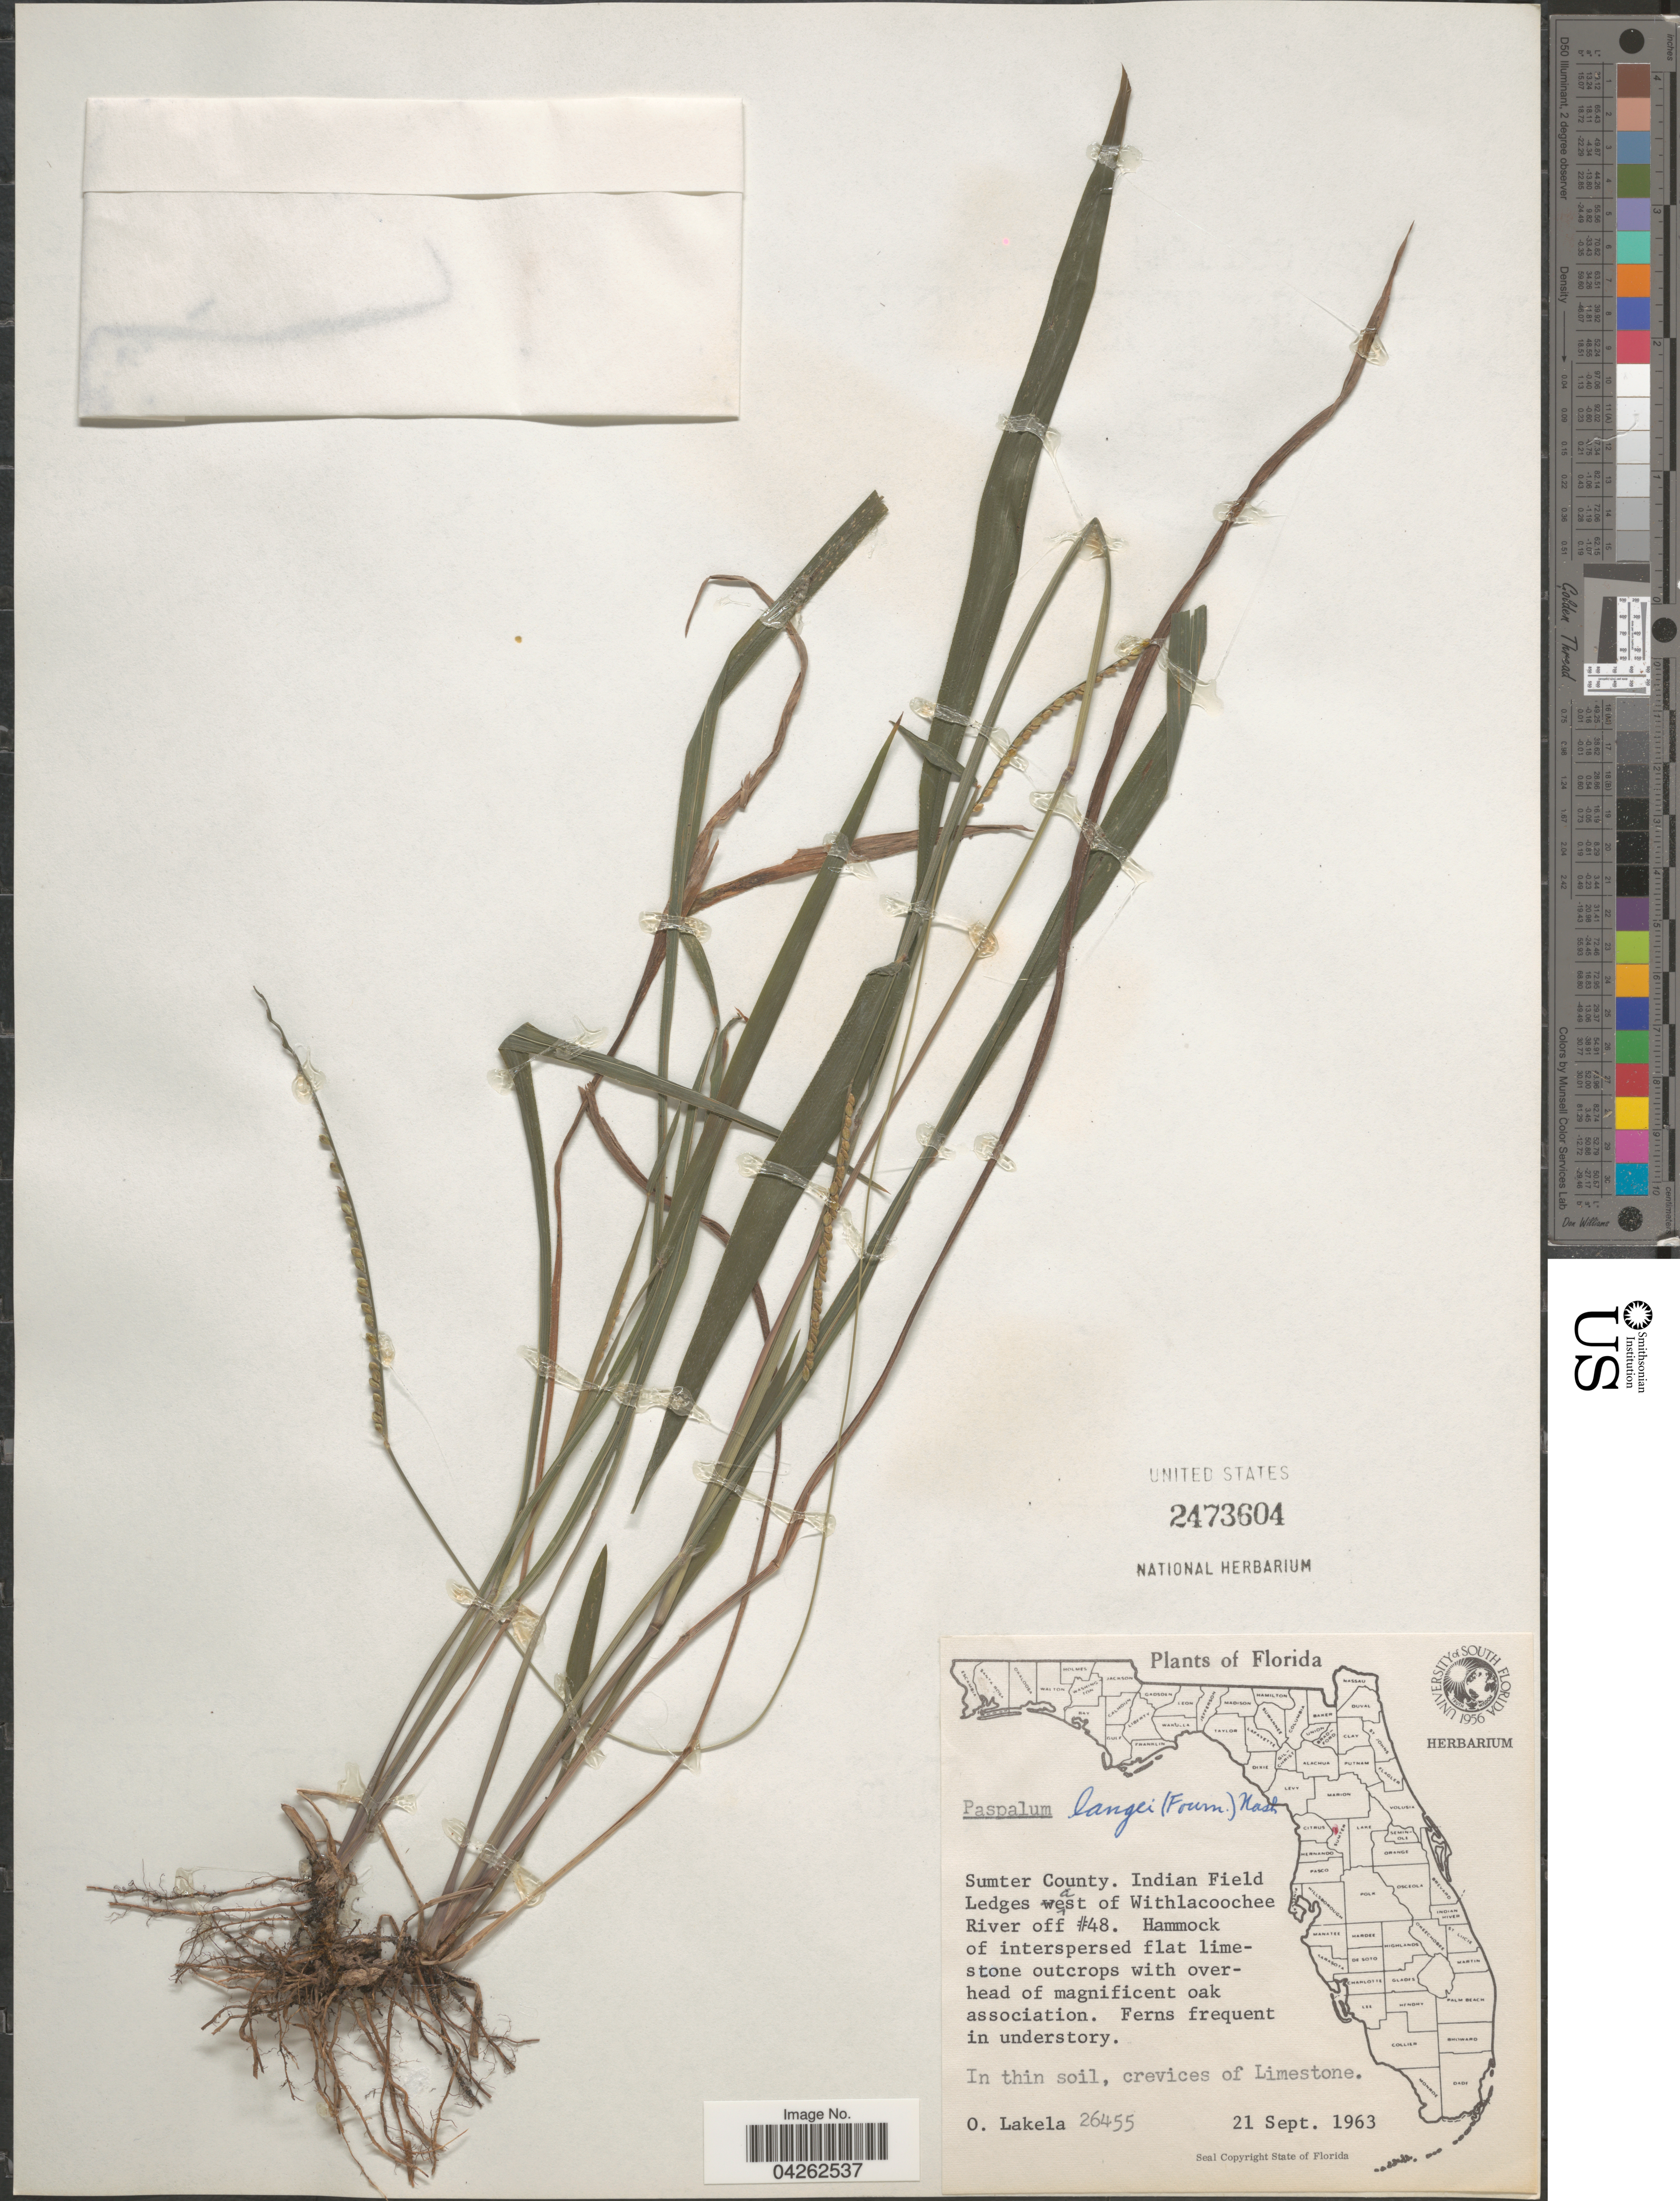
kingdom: Plantae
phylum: Tracheophyta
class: Liliopsida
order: Poales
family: Poaceae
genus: Paspalum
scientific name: Paspalum langei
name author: (E. Fourn.) Nash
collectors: O. Lakela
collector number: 26455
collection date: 1963-09-21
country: United States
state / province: Florida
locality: Sumter County. Indian Field Ledges east of Withlacoochee River off #48.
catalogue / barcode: US 2473604